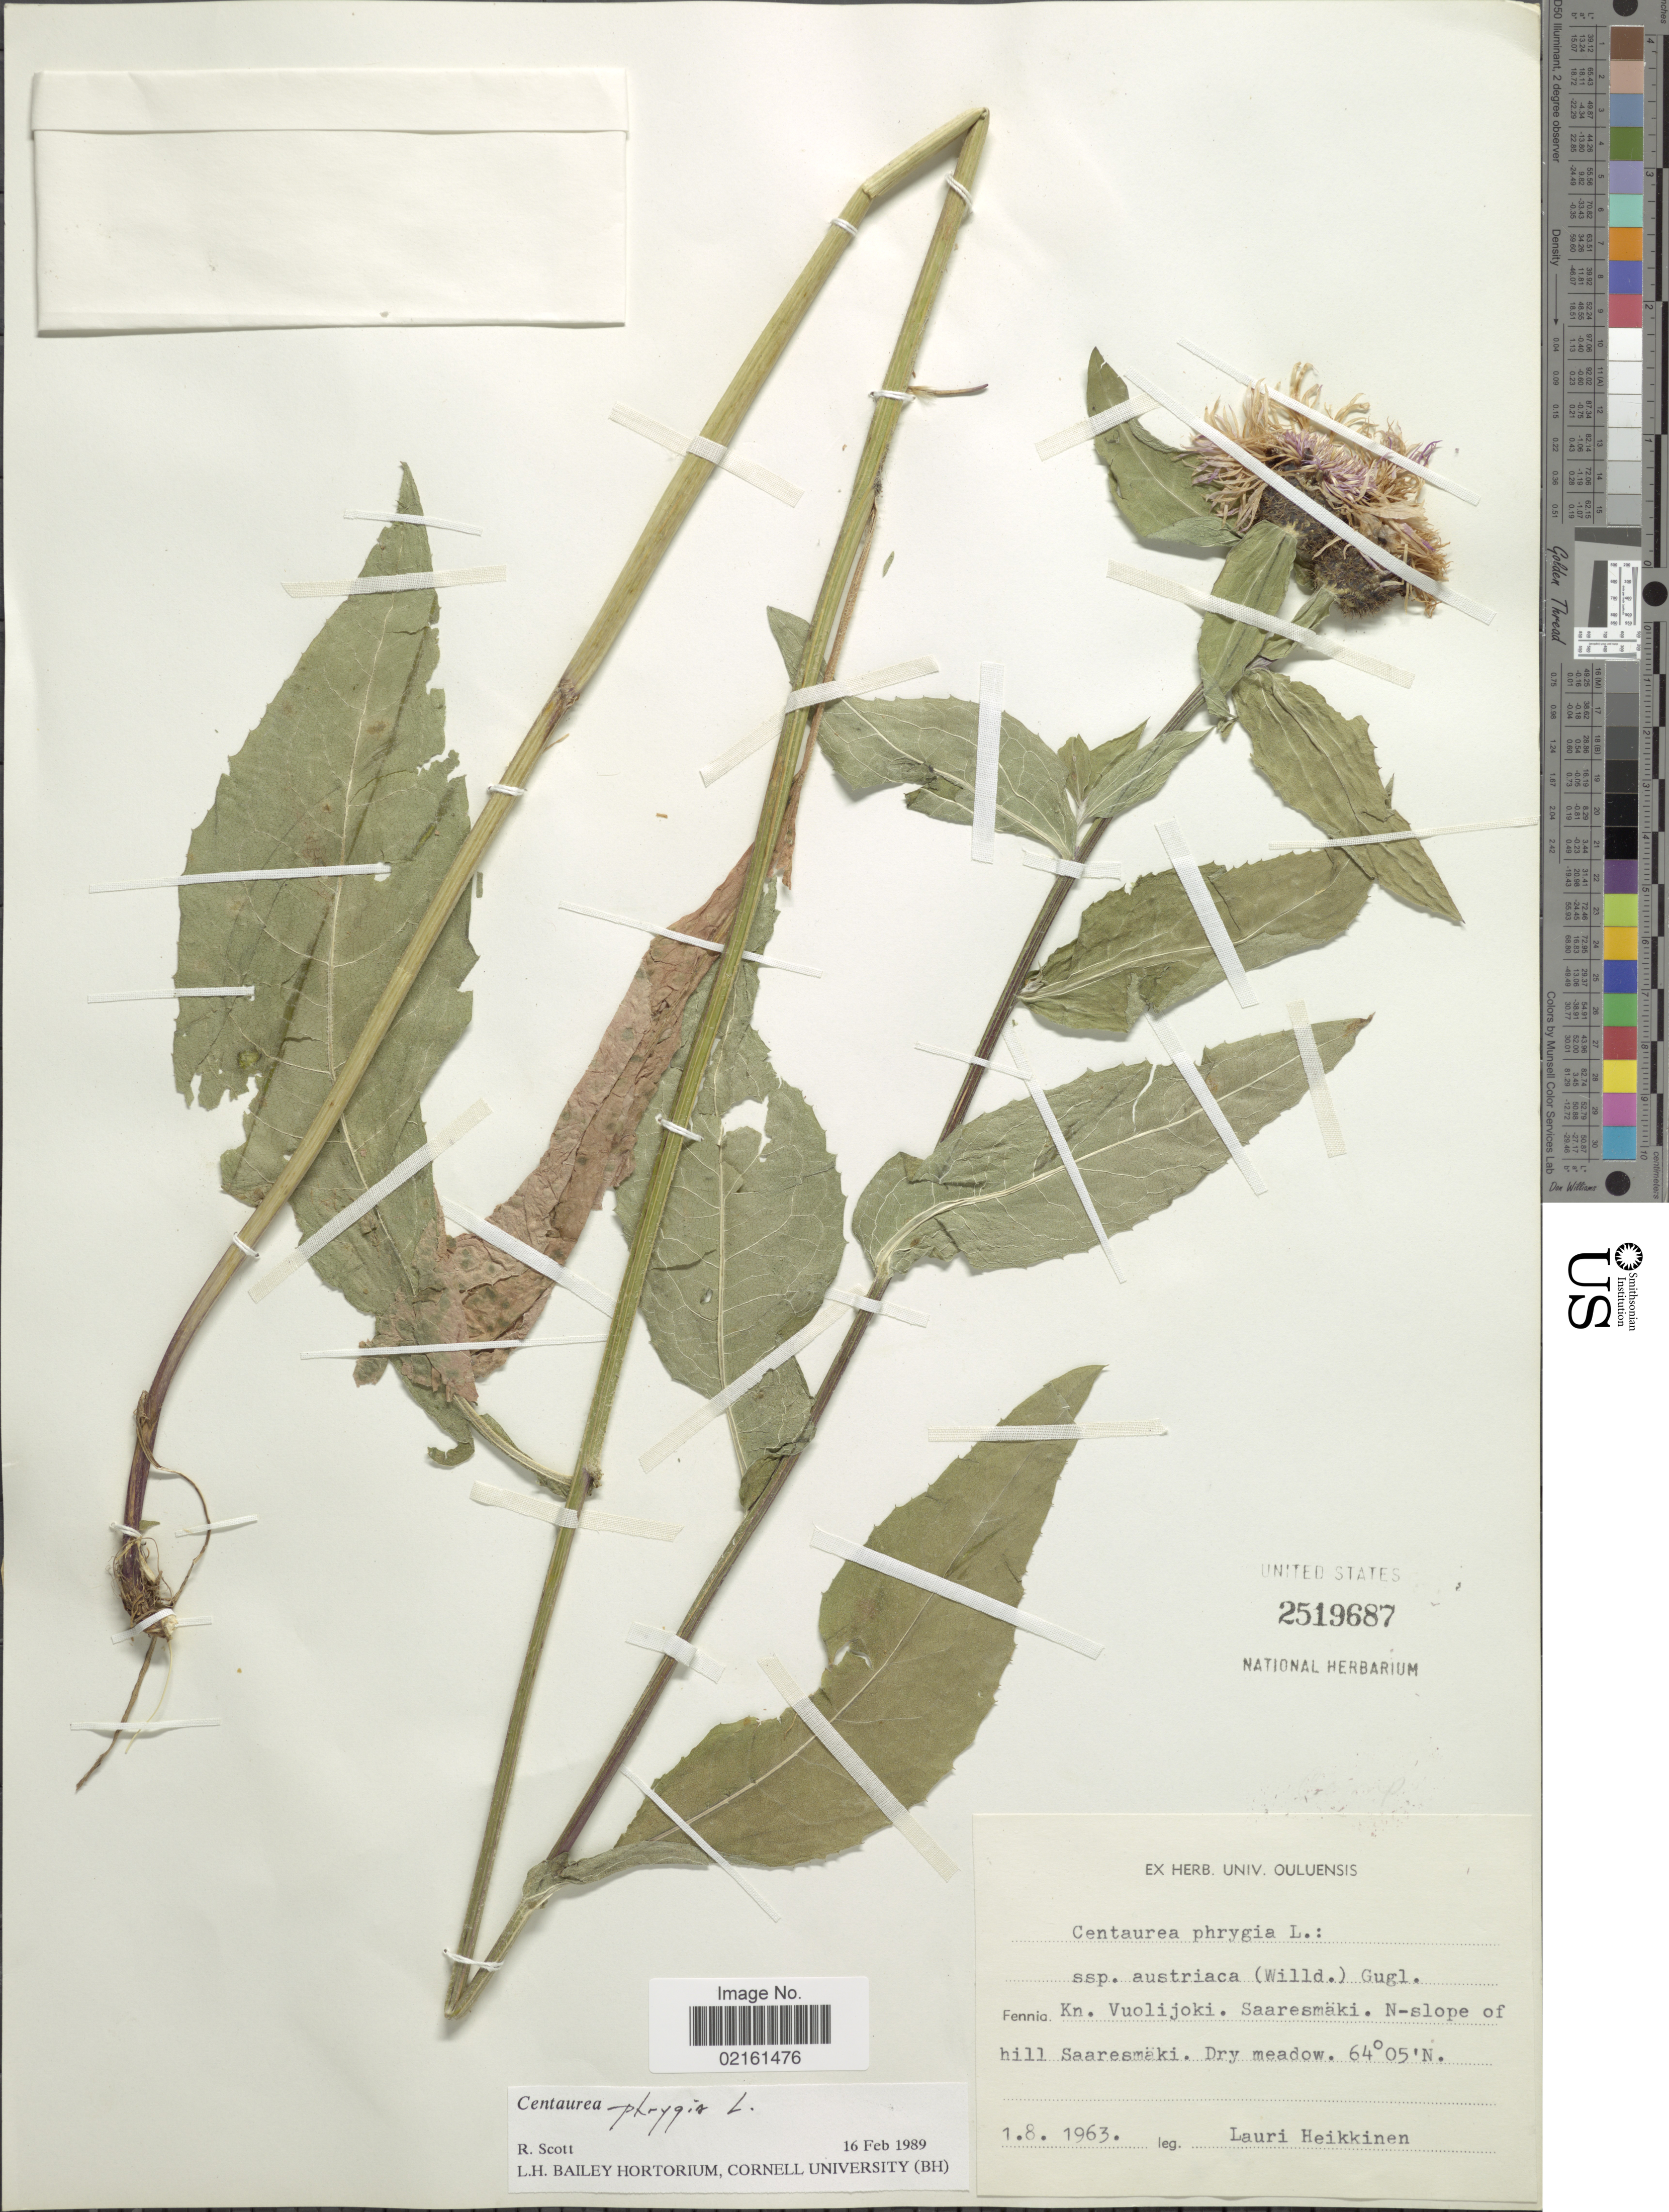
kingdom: Plantae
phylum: Tracheophyta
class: Magnoliopsida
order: Asterales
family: Asteraceae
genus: Centaurea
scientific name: Centaurea phrygia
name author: L.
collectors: L. Heikkinen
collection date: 1963-08-01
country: Finland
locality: Fennia, Kn. Vuolijoki, Saaresmaki, N-slope of hill Saaresmaki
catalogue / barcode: US 2519687